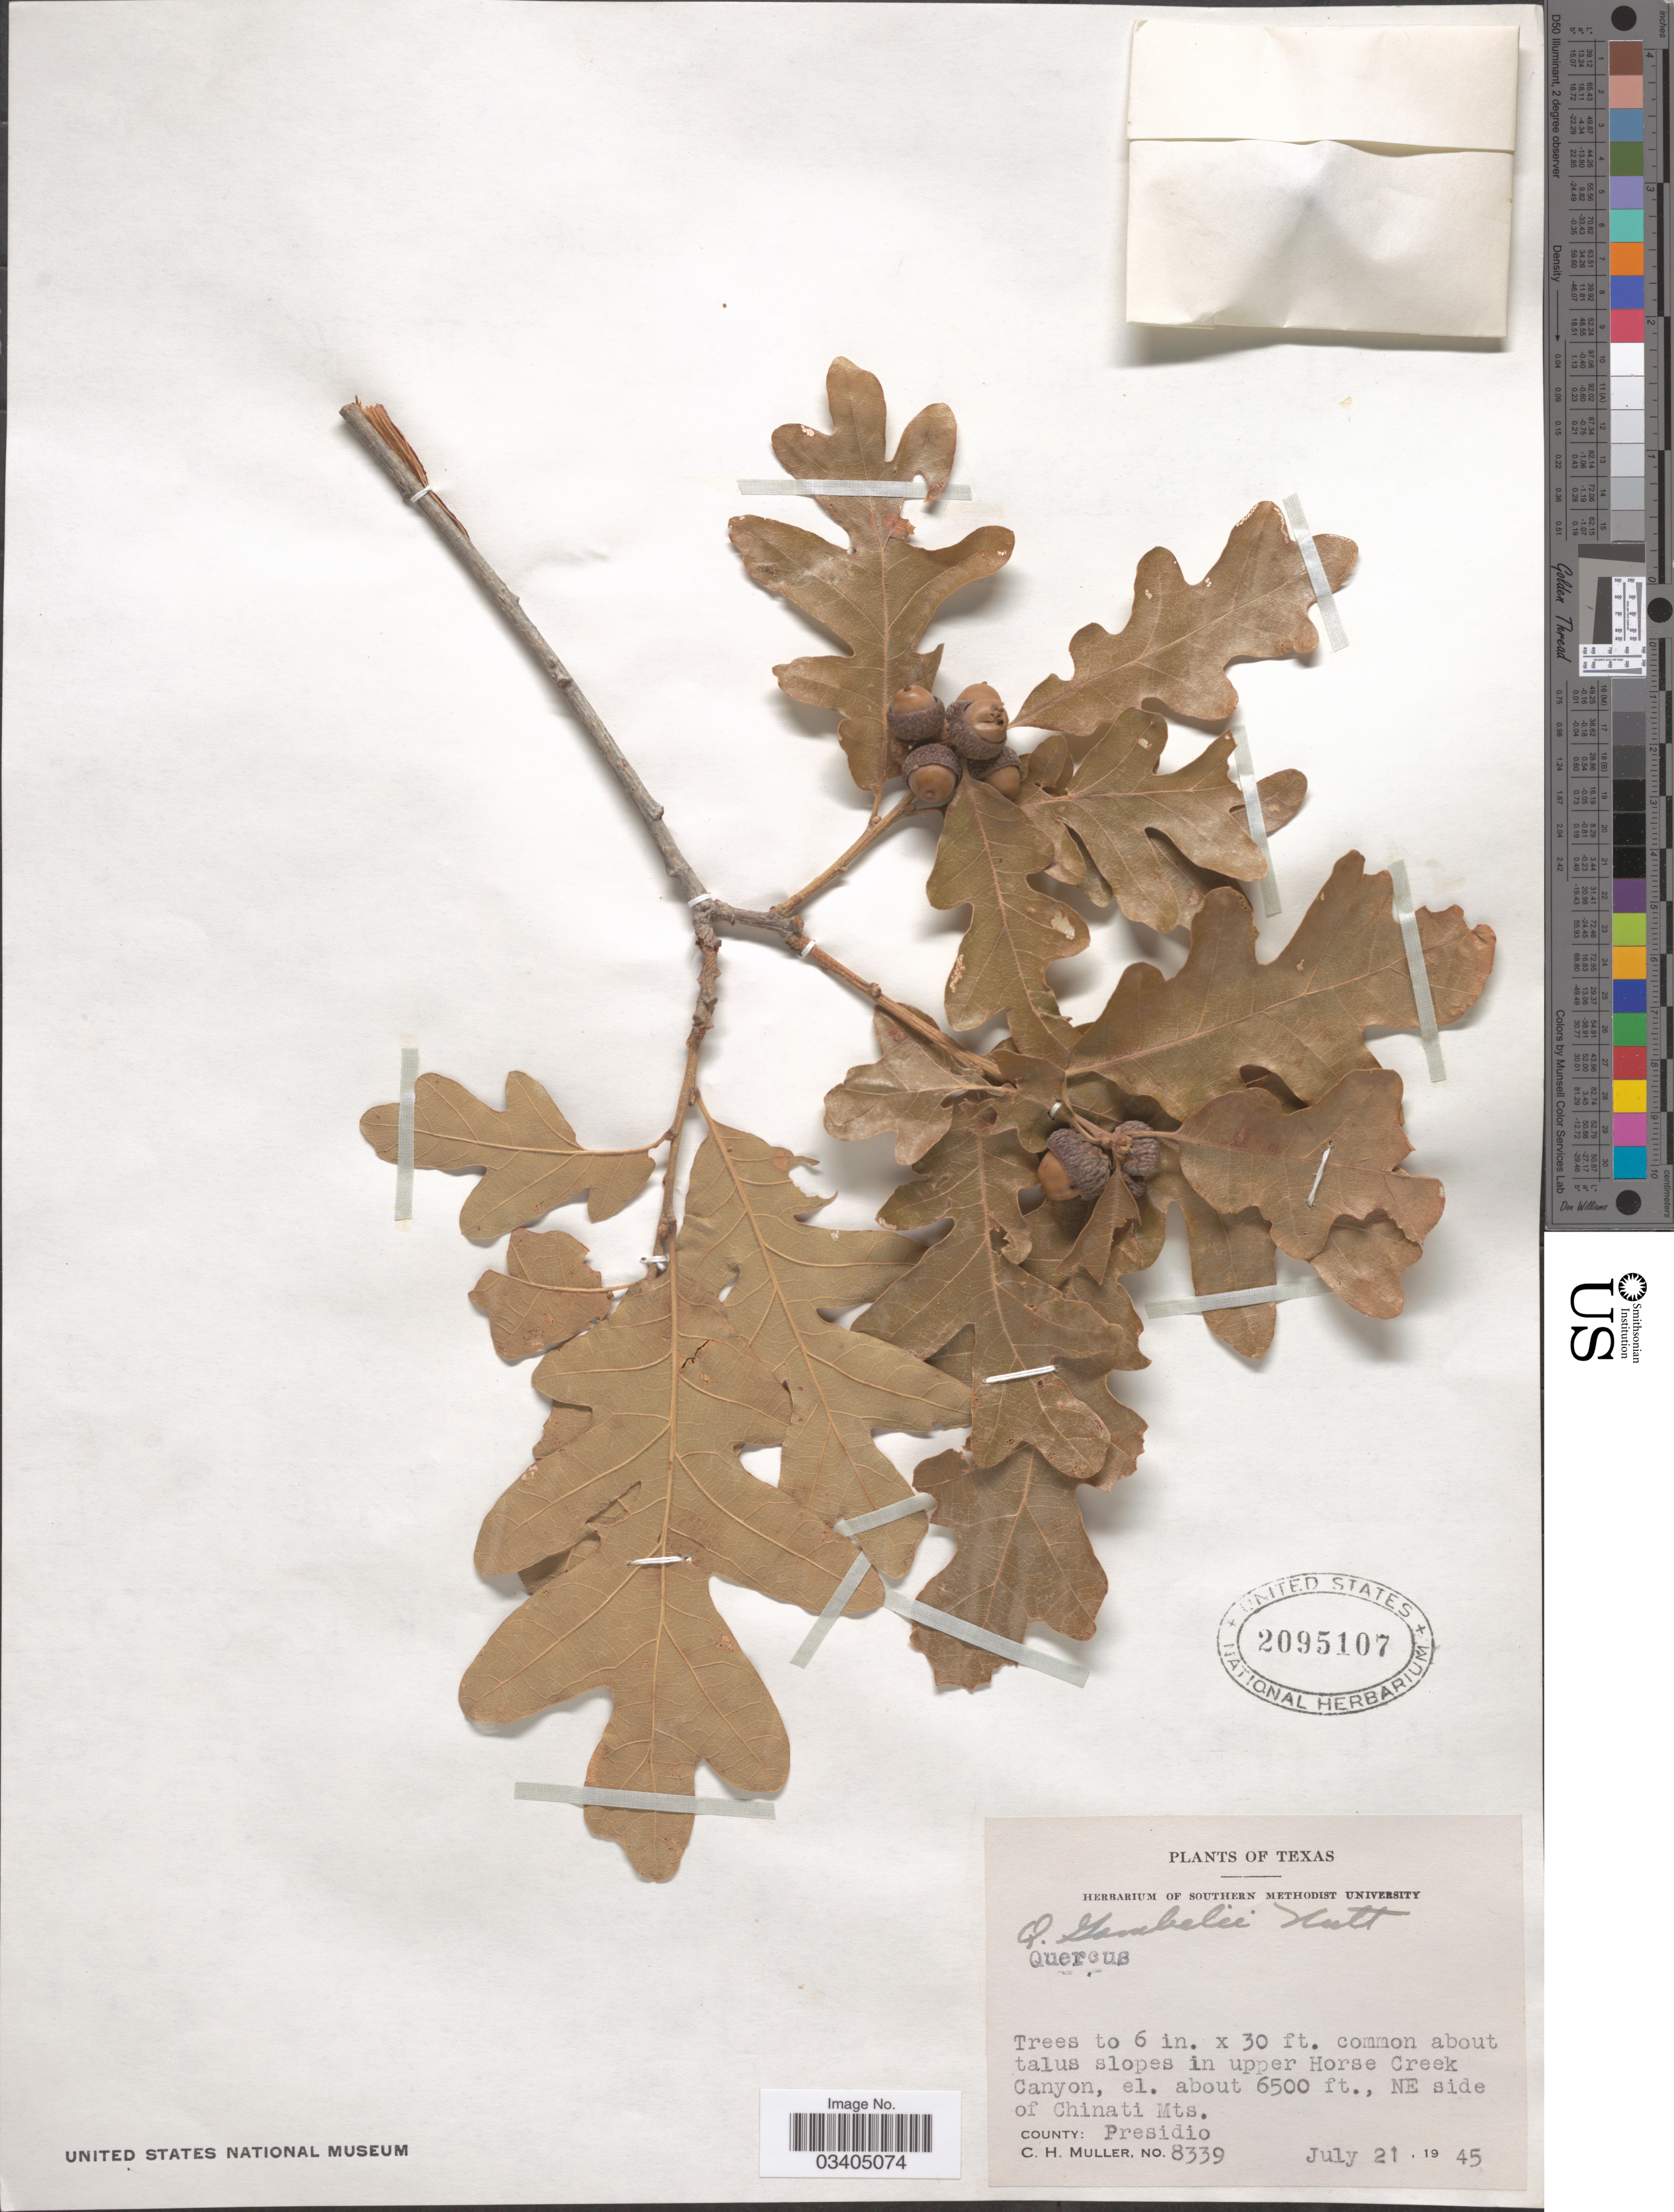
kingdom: Plantae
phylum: Tracheophyta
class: Magnoliopsida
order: Fagales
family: Fagaceae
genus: Quercus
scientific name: Quercus gambelii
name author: Nutt.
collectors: C. H. Mueller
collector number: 8339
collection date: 1945-07-21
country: United States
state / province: Texas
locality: Common about talus slopes in upper Horse Creek Canyon, NE side of Chinati Mts. County: Presidio.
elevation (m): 1981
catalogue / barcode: US 2095107